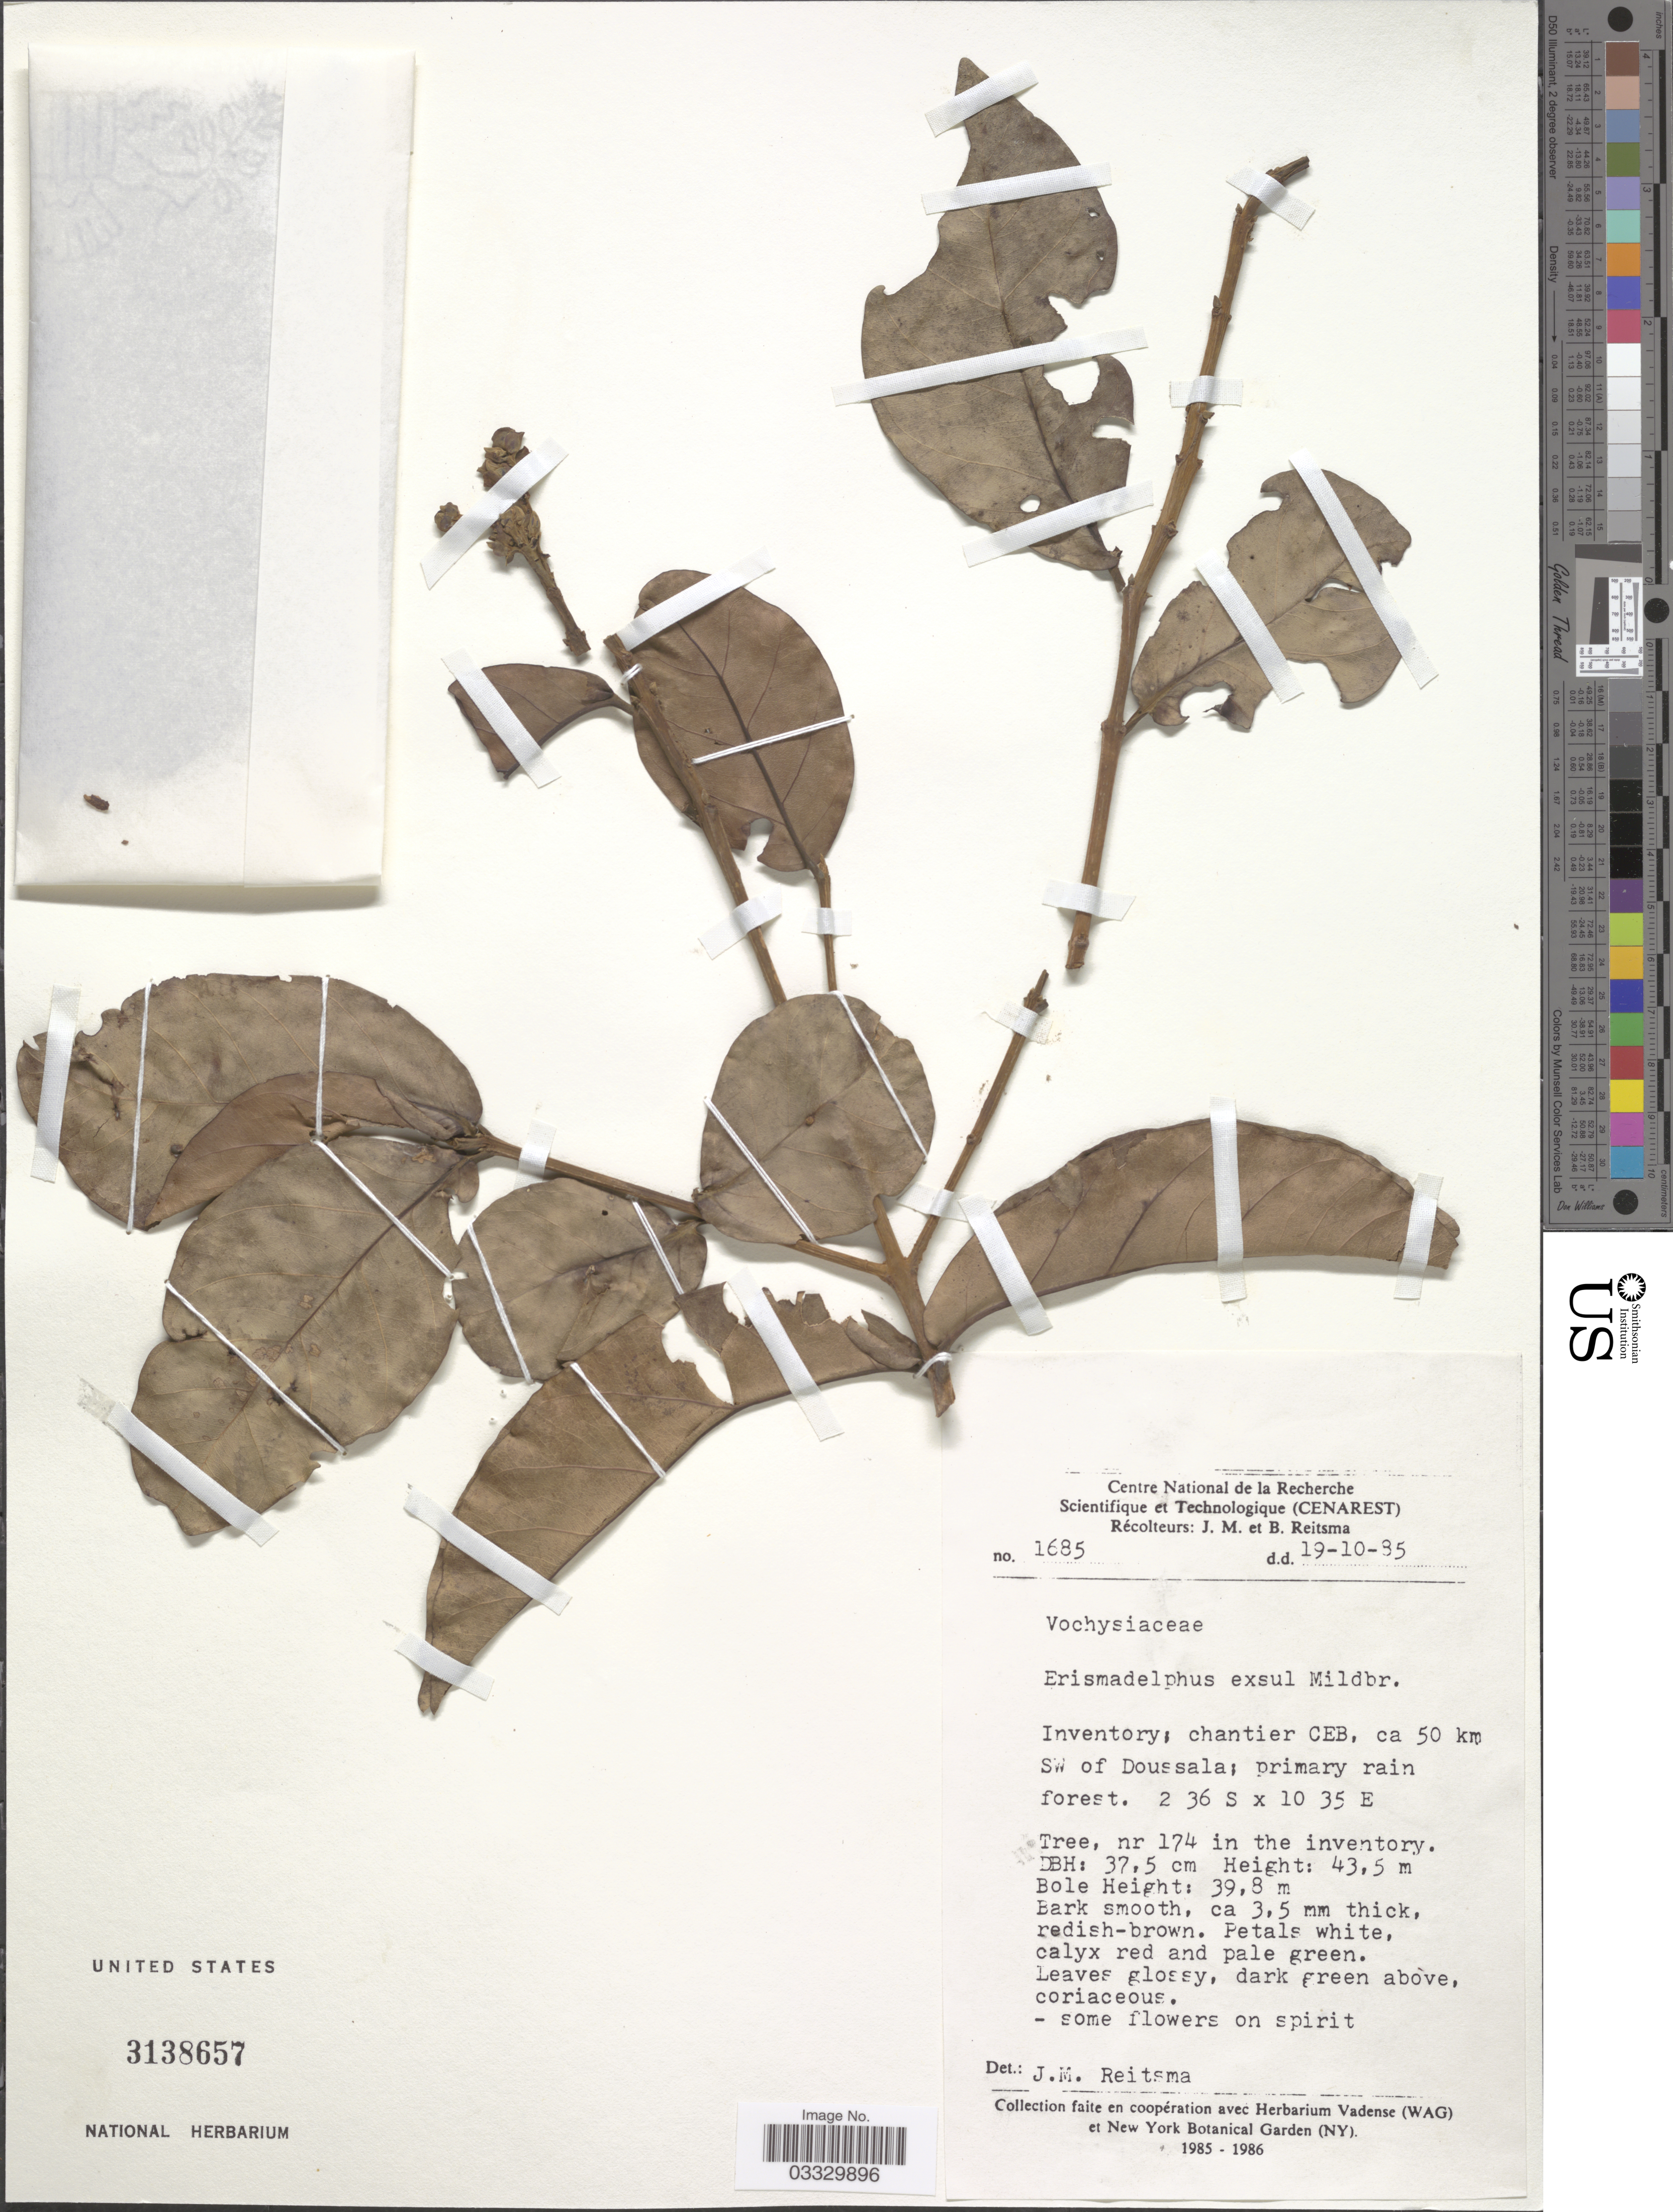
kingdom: Plantae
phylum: Tracheophyta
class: Magnoliopsida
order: Myrtales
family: Vochysiaceae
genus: Erismadelphus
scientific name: Erismadelphus exsul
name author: Mildbr.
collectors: J. Reitsma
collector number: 1685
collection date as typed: Transcribed d/m/y: 19/10/85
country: Gabon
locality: Inventory, chantier CEB, ca 50 km SW of Doussala.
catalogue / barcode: US 3138657